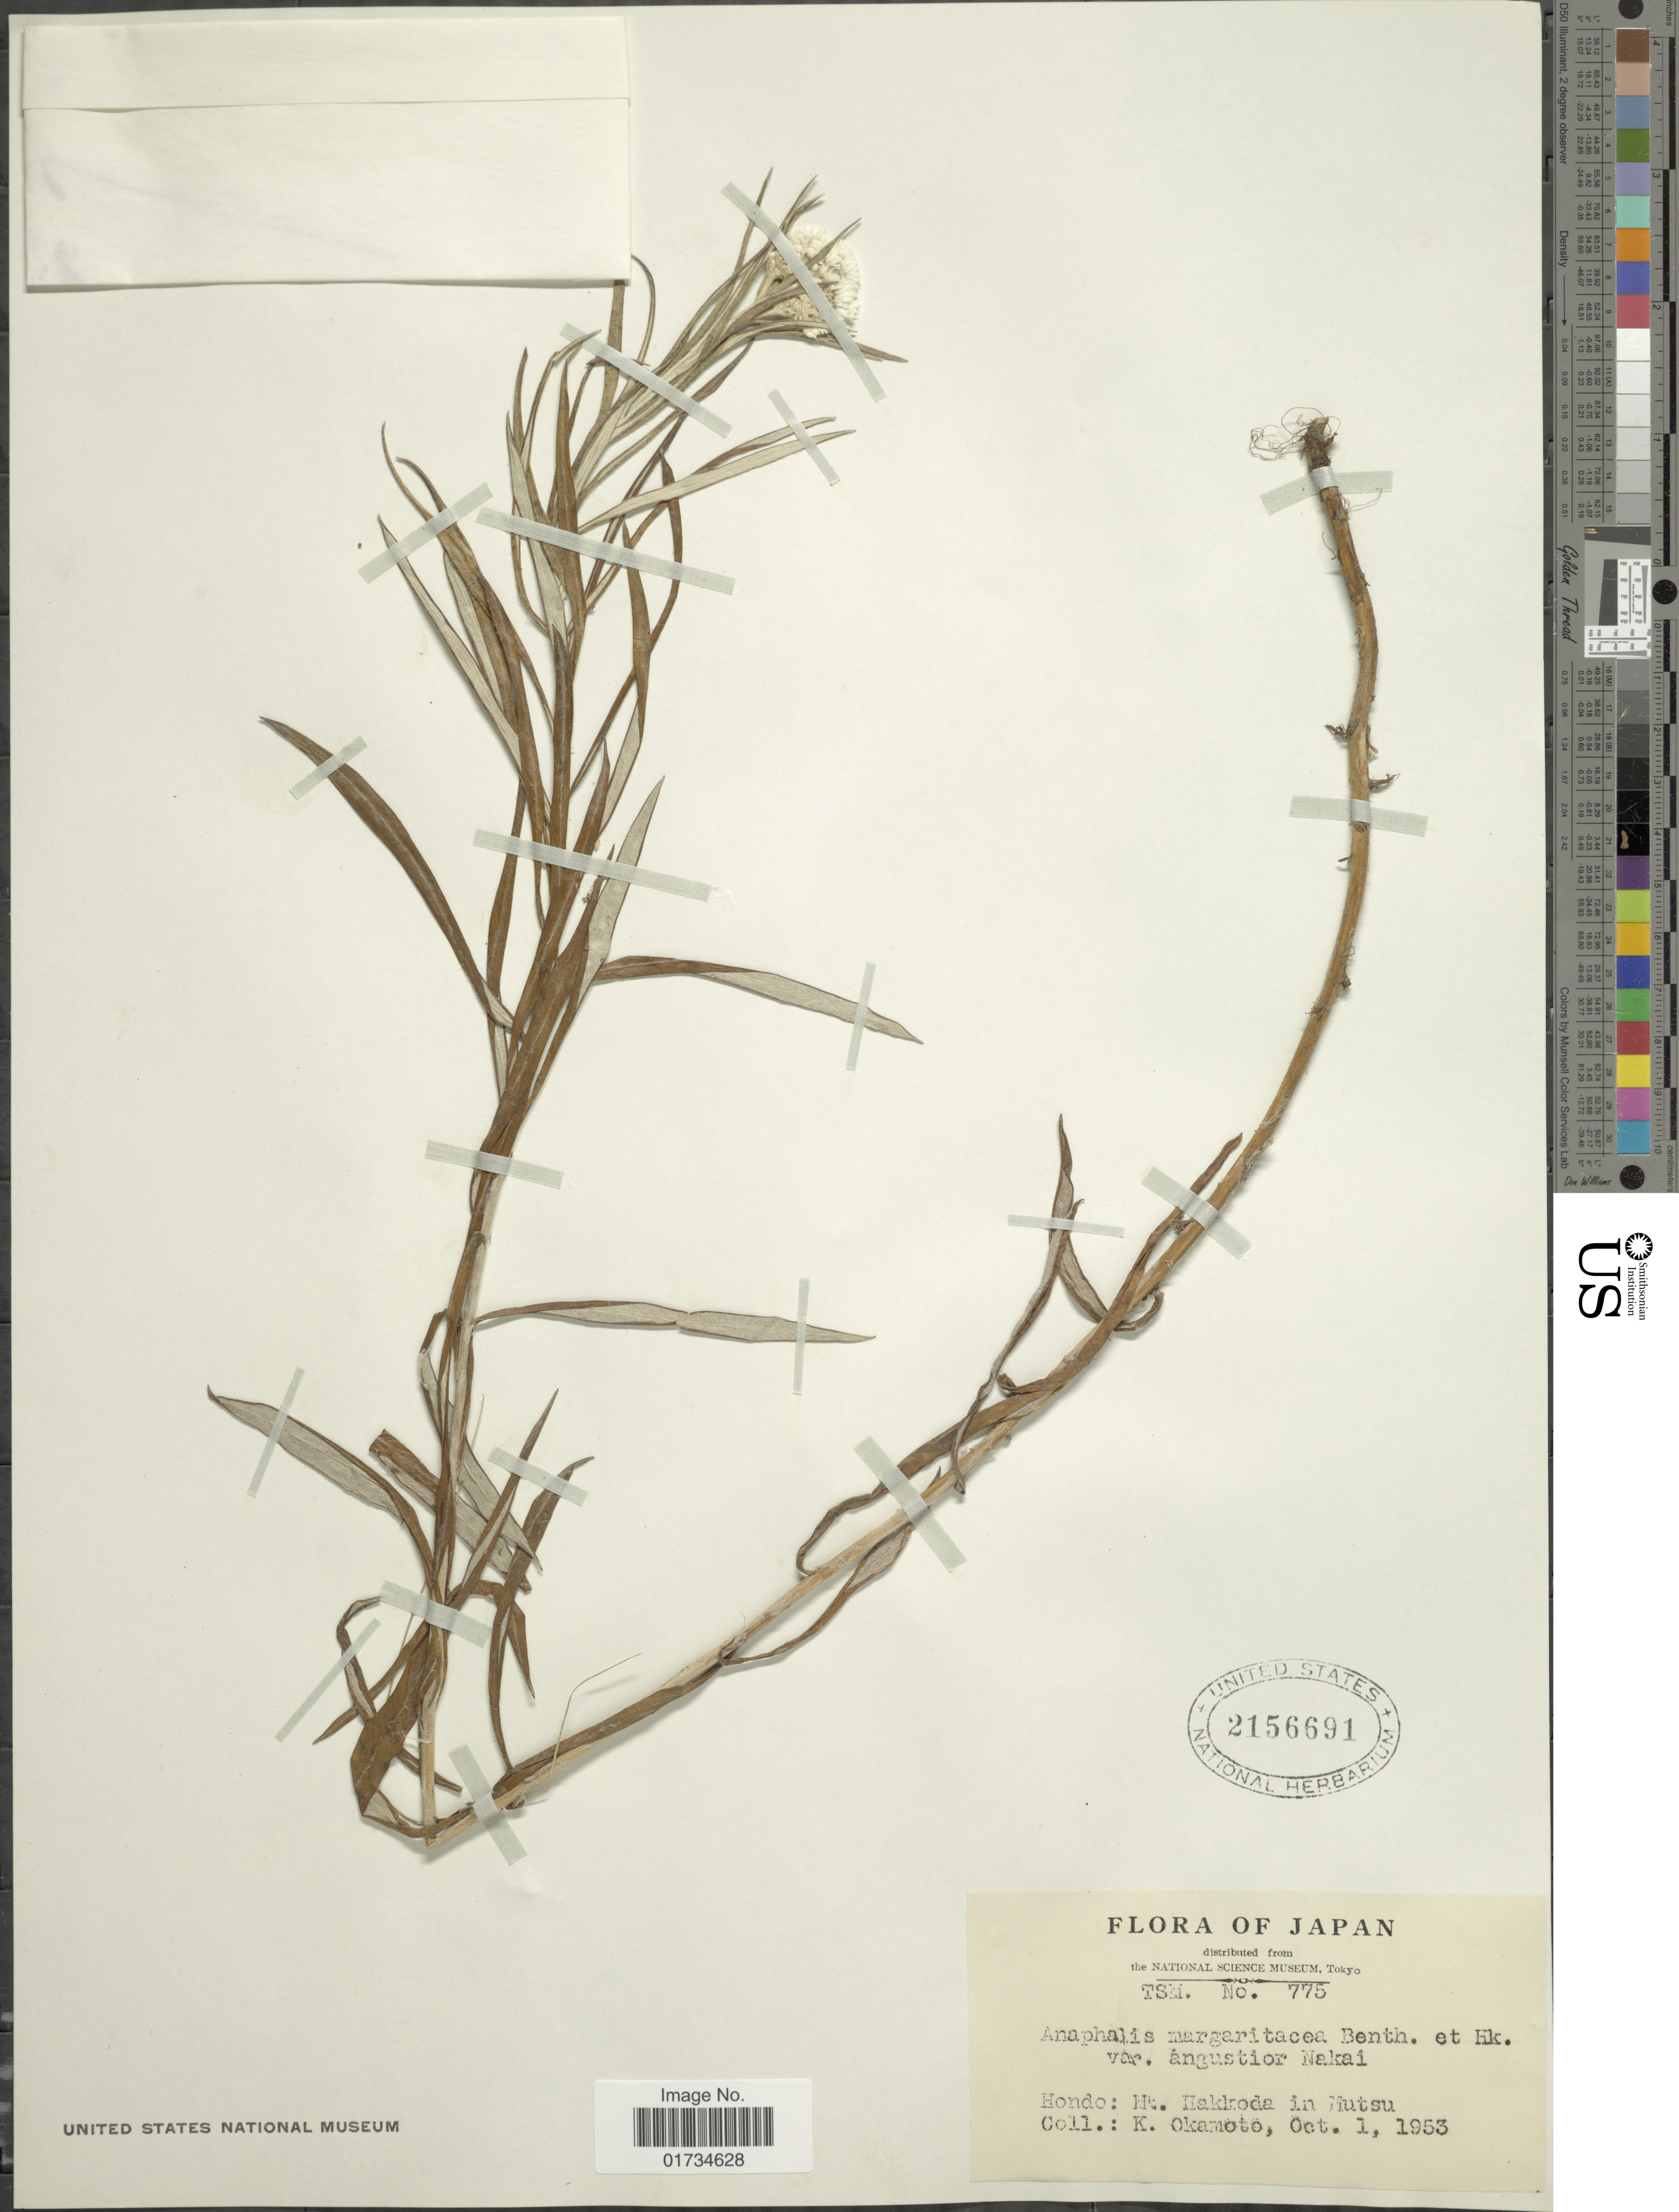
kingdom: Plantae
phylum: Tracheophyta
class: Magnoliopsida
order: Asterales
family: Asteraceae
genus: Anaphalis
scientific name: Anaphalis margaritacea var. angustifolia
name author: (Franch. & Sav.) Hayata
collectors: K. Okamoto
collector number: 775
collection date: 1953-10-01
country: Japan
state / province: Aomori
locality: Japan. Hondo: Mt. Hakkoda in Mutsu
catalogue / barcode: US 2156691